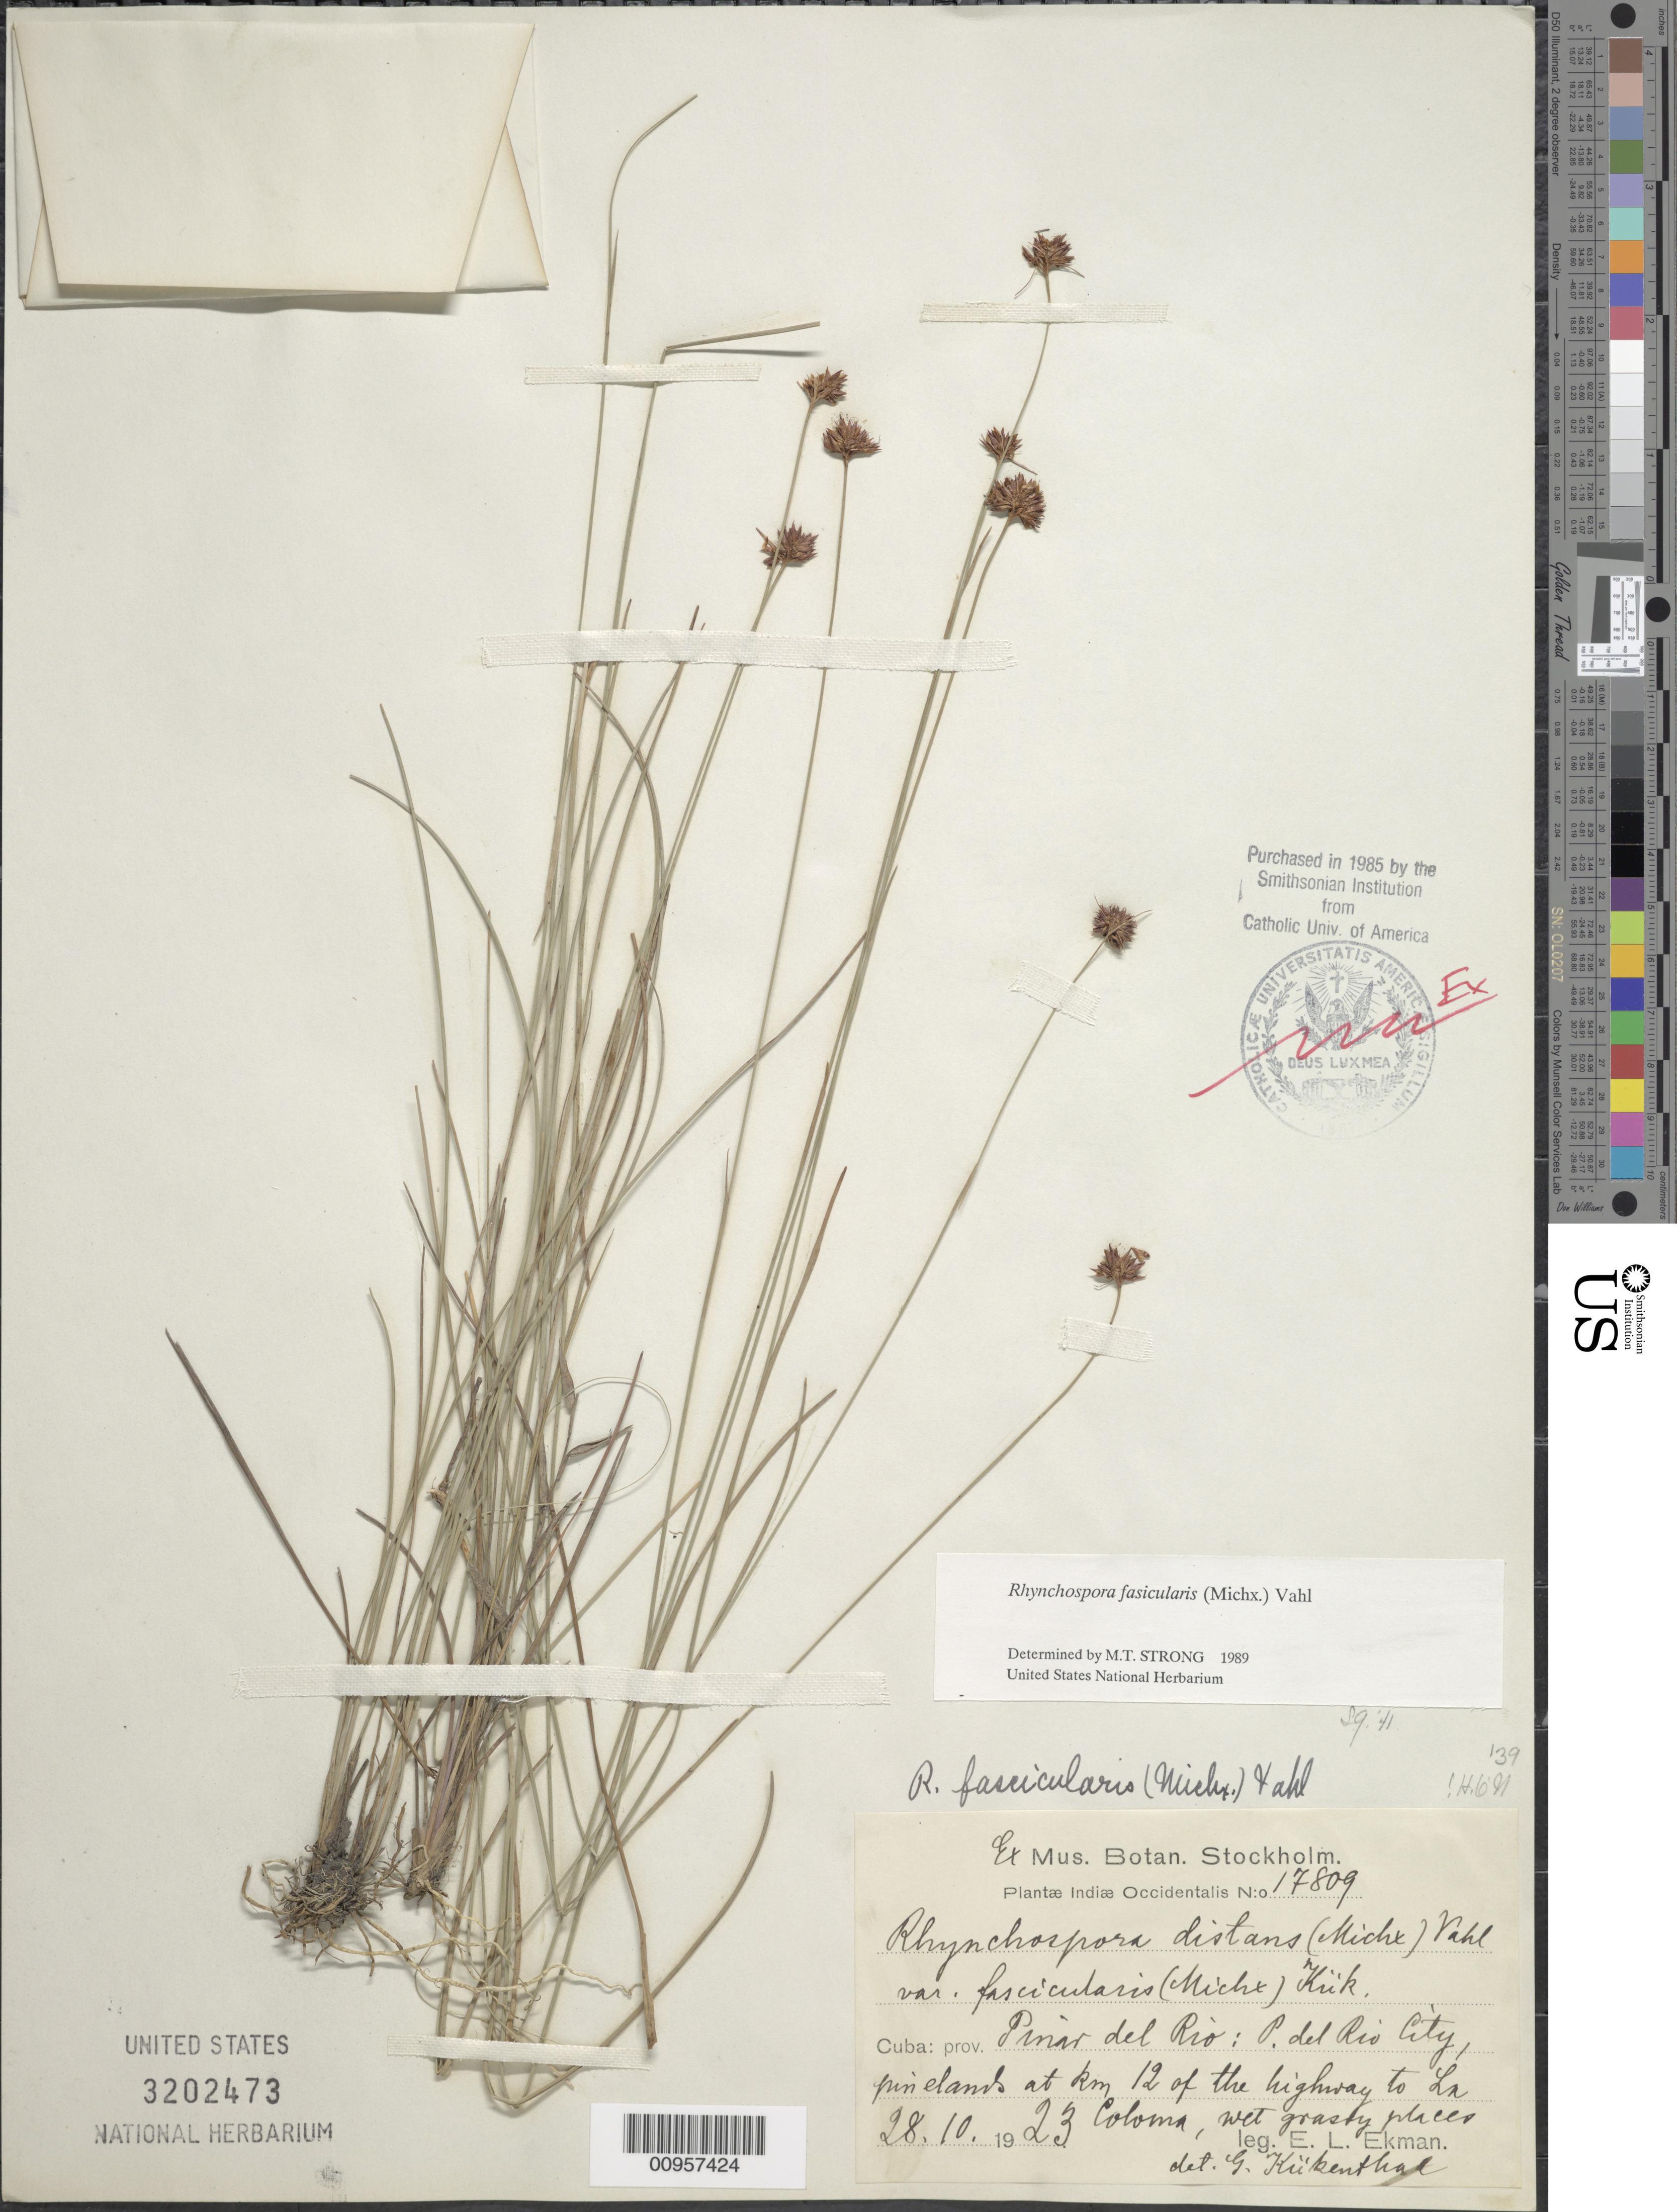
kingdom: Plantae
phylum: Tracheophyta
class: Liliopsida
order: Poales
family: Cyperaceae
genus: Rhynchospora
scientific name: Rhynchospora fascicularis subsp. fascicularis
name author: (Michx.) Vahl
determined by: Strong, M. T., (US), Smithsonian Institution - National Museum of Natural History (UNITED STATES)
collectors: E. L. Ekman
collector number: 17809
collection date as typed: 28 Oct 1923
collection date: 1923-10-28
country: Cuba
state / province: Pinar del Rio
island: Cuba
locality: Pinar del Rio City, pinelands at km 12 of the highway to La Coloma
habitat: Wet grassy places in pinelands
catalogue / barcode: US 3202473